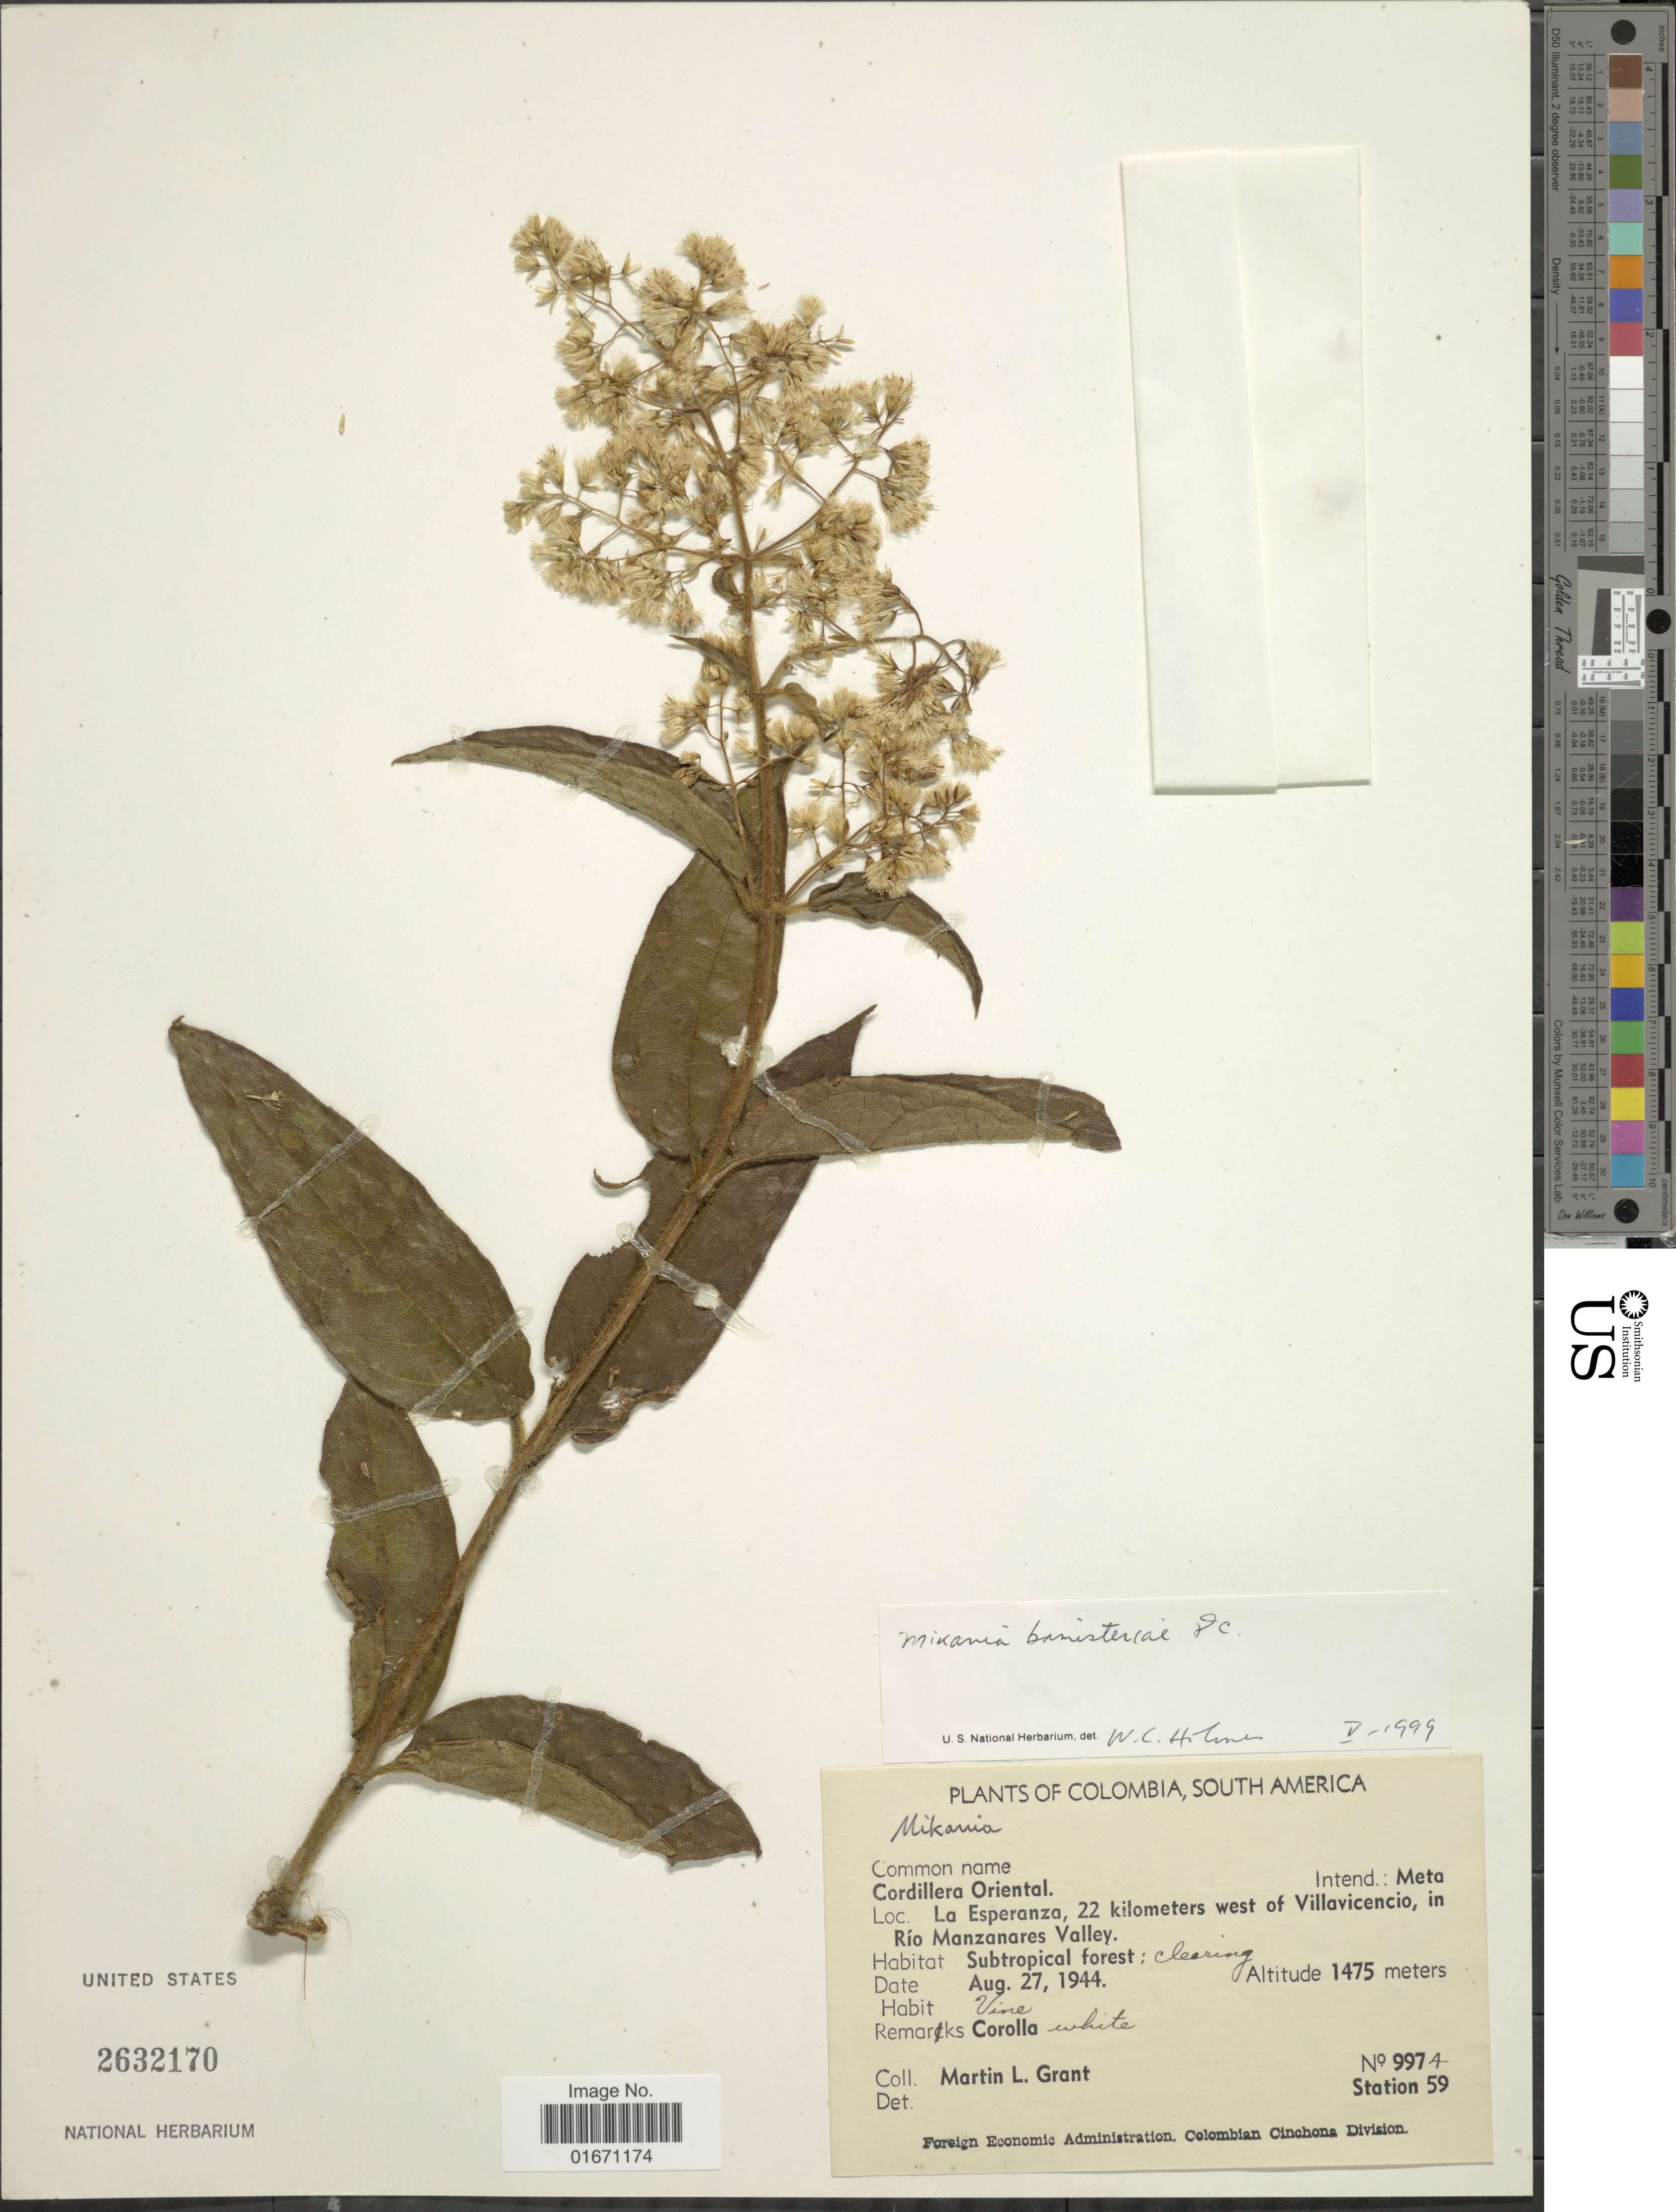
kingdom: Plantae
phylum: Tracheophyta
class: Magnoliopsida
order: Asterales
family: Asteraceae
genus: Mikania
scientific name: Mikania banisteriae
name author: DC.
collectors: M. L. Grant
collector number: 9974/59*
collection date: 1944-08-27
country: Colombia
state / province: Meta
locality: Cordilera Oriental, La Esperanza, 22 kilometers west of Villavicencio, in Rio Manzanares Valley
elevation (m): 1475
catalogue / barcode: US 2632170